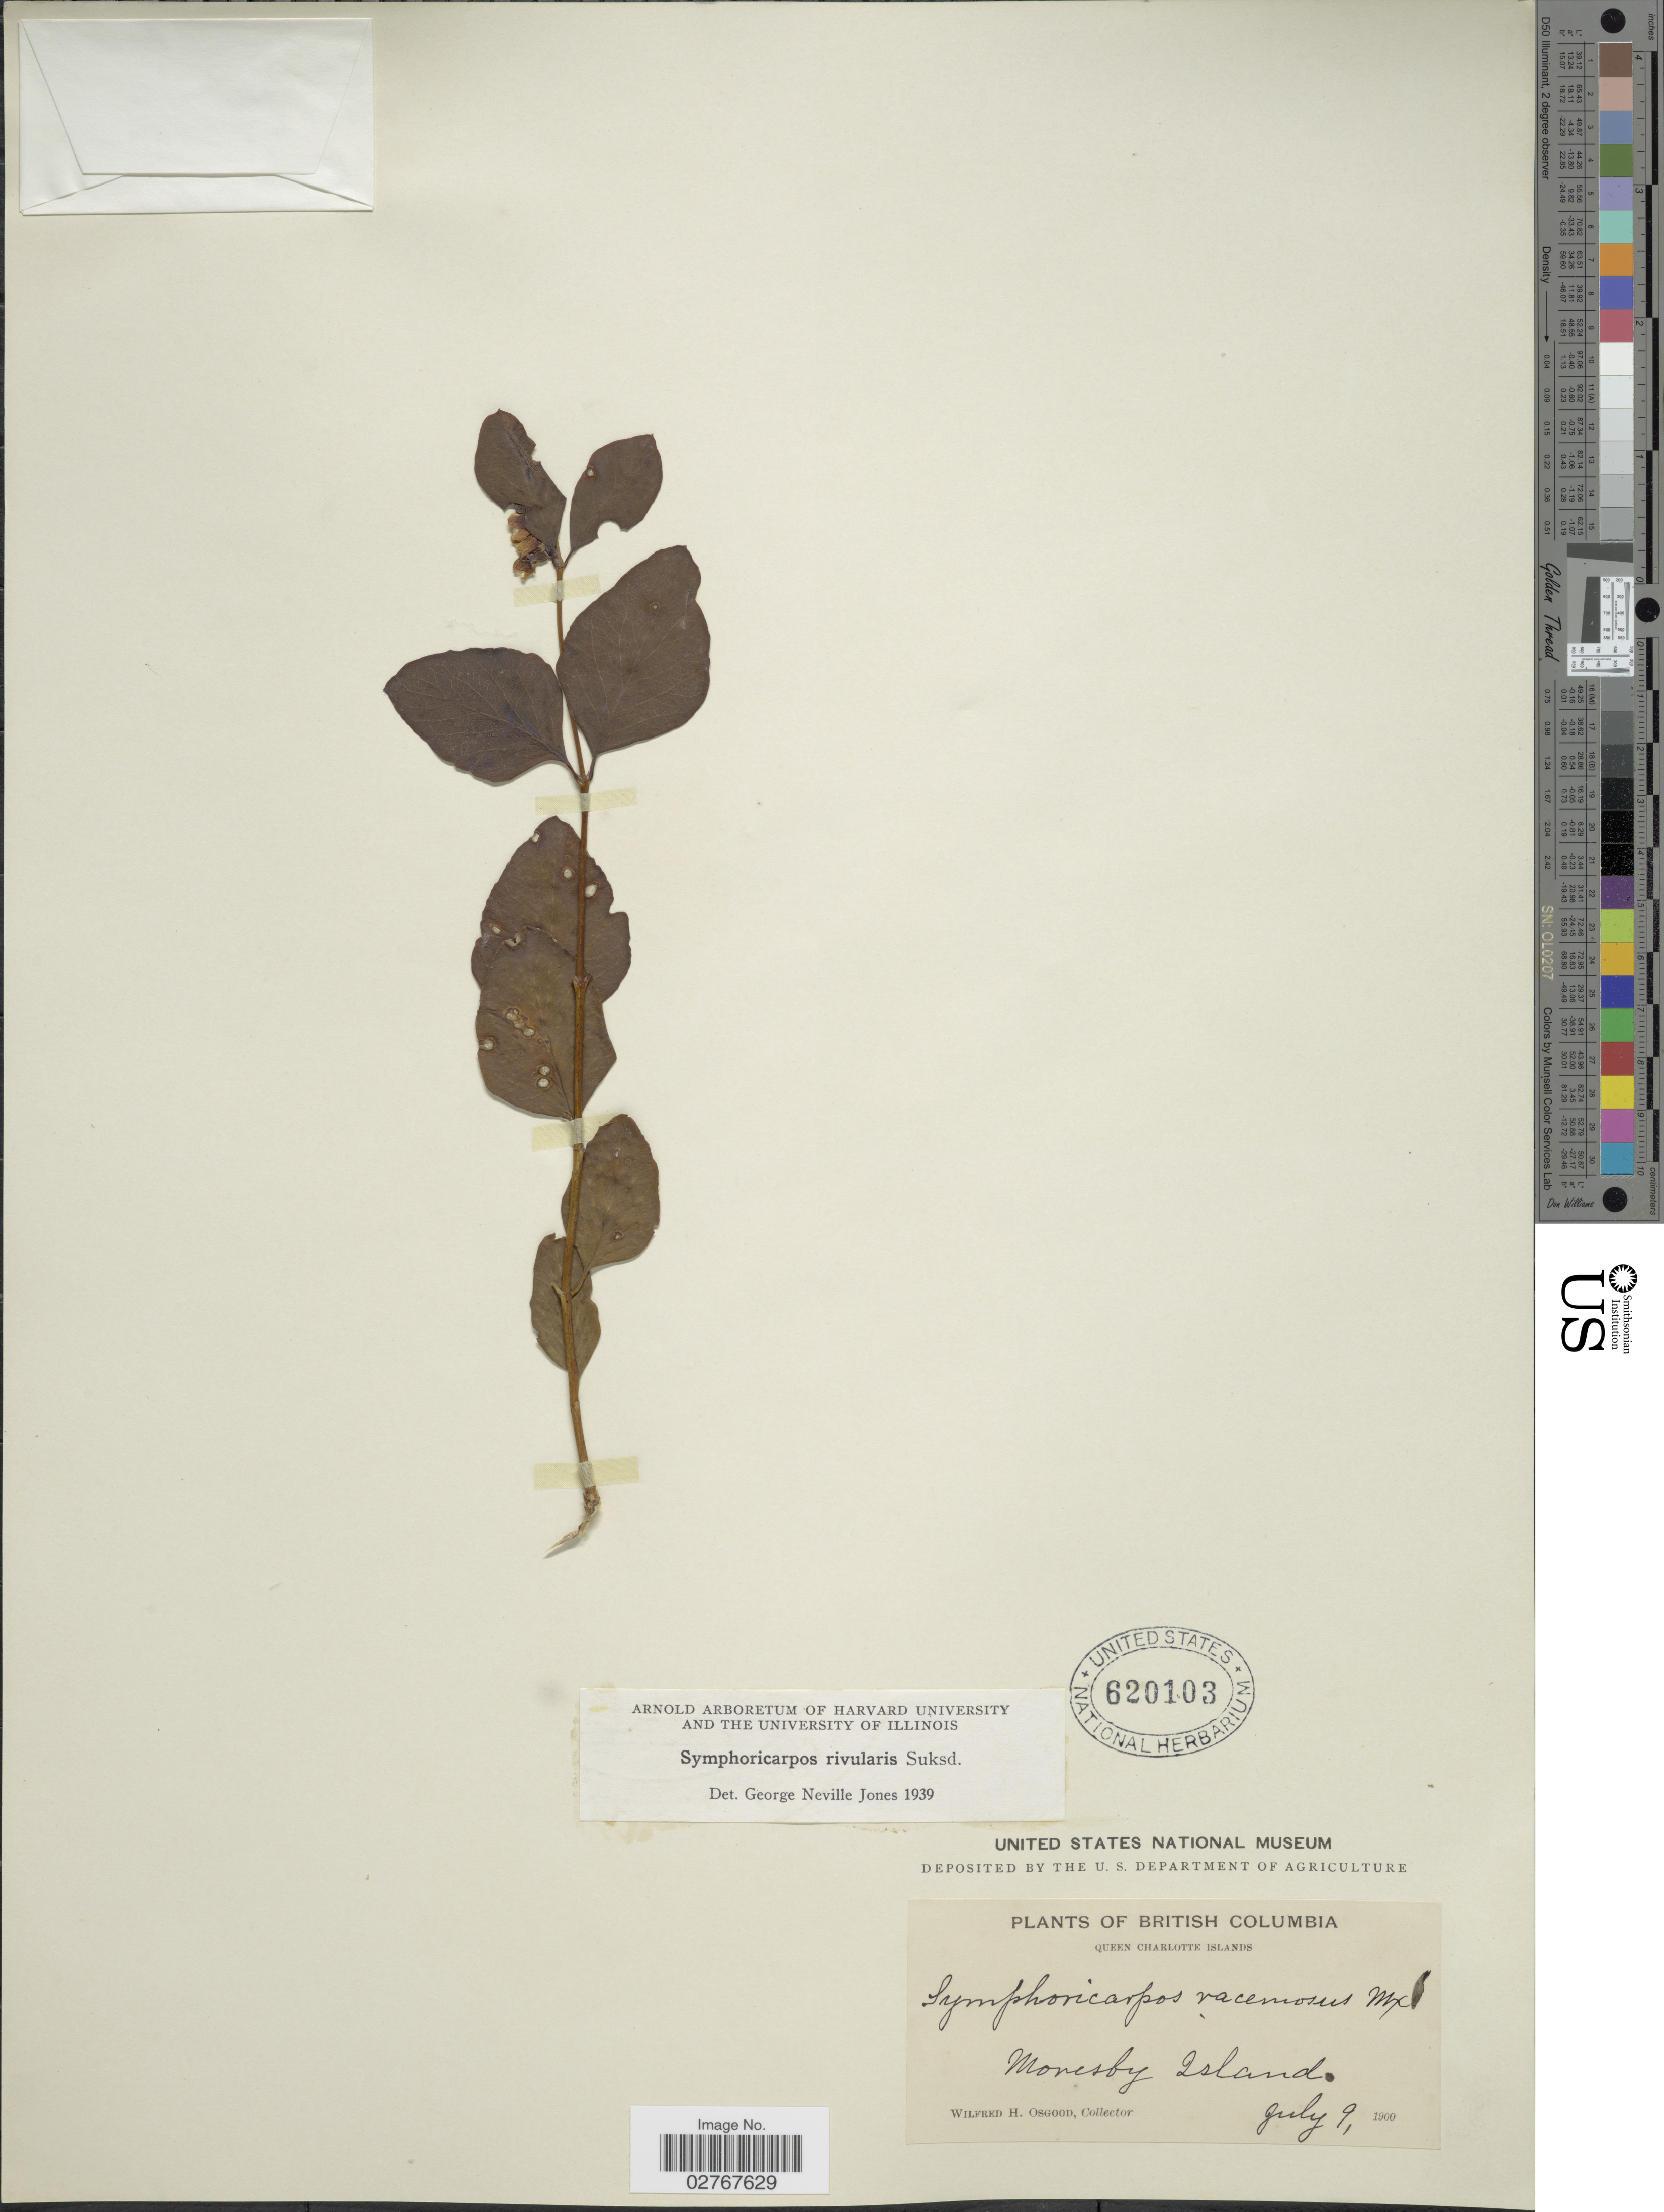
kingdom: Plantae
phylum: Tracheophyta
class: Magnoliopsida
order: Dipsacales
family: Caprifoliaceae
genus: Symphoricarpos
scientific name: Symphoricarpos rivularis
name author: Suksd.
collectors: W. Osgood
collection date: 1900-07-09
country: Canada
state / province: British Columbia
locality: Queen Charlotte Islands. Moresby Island.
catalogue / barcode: US 620103